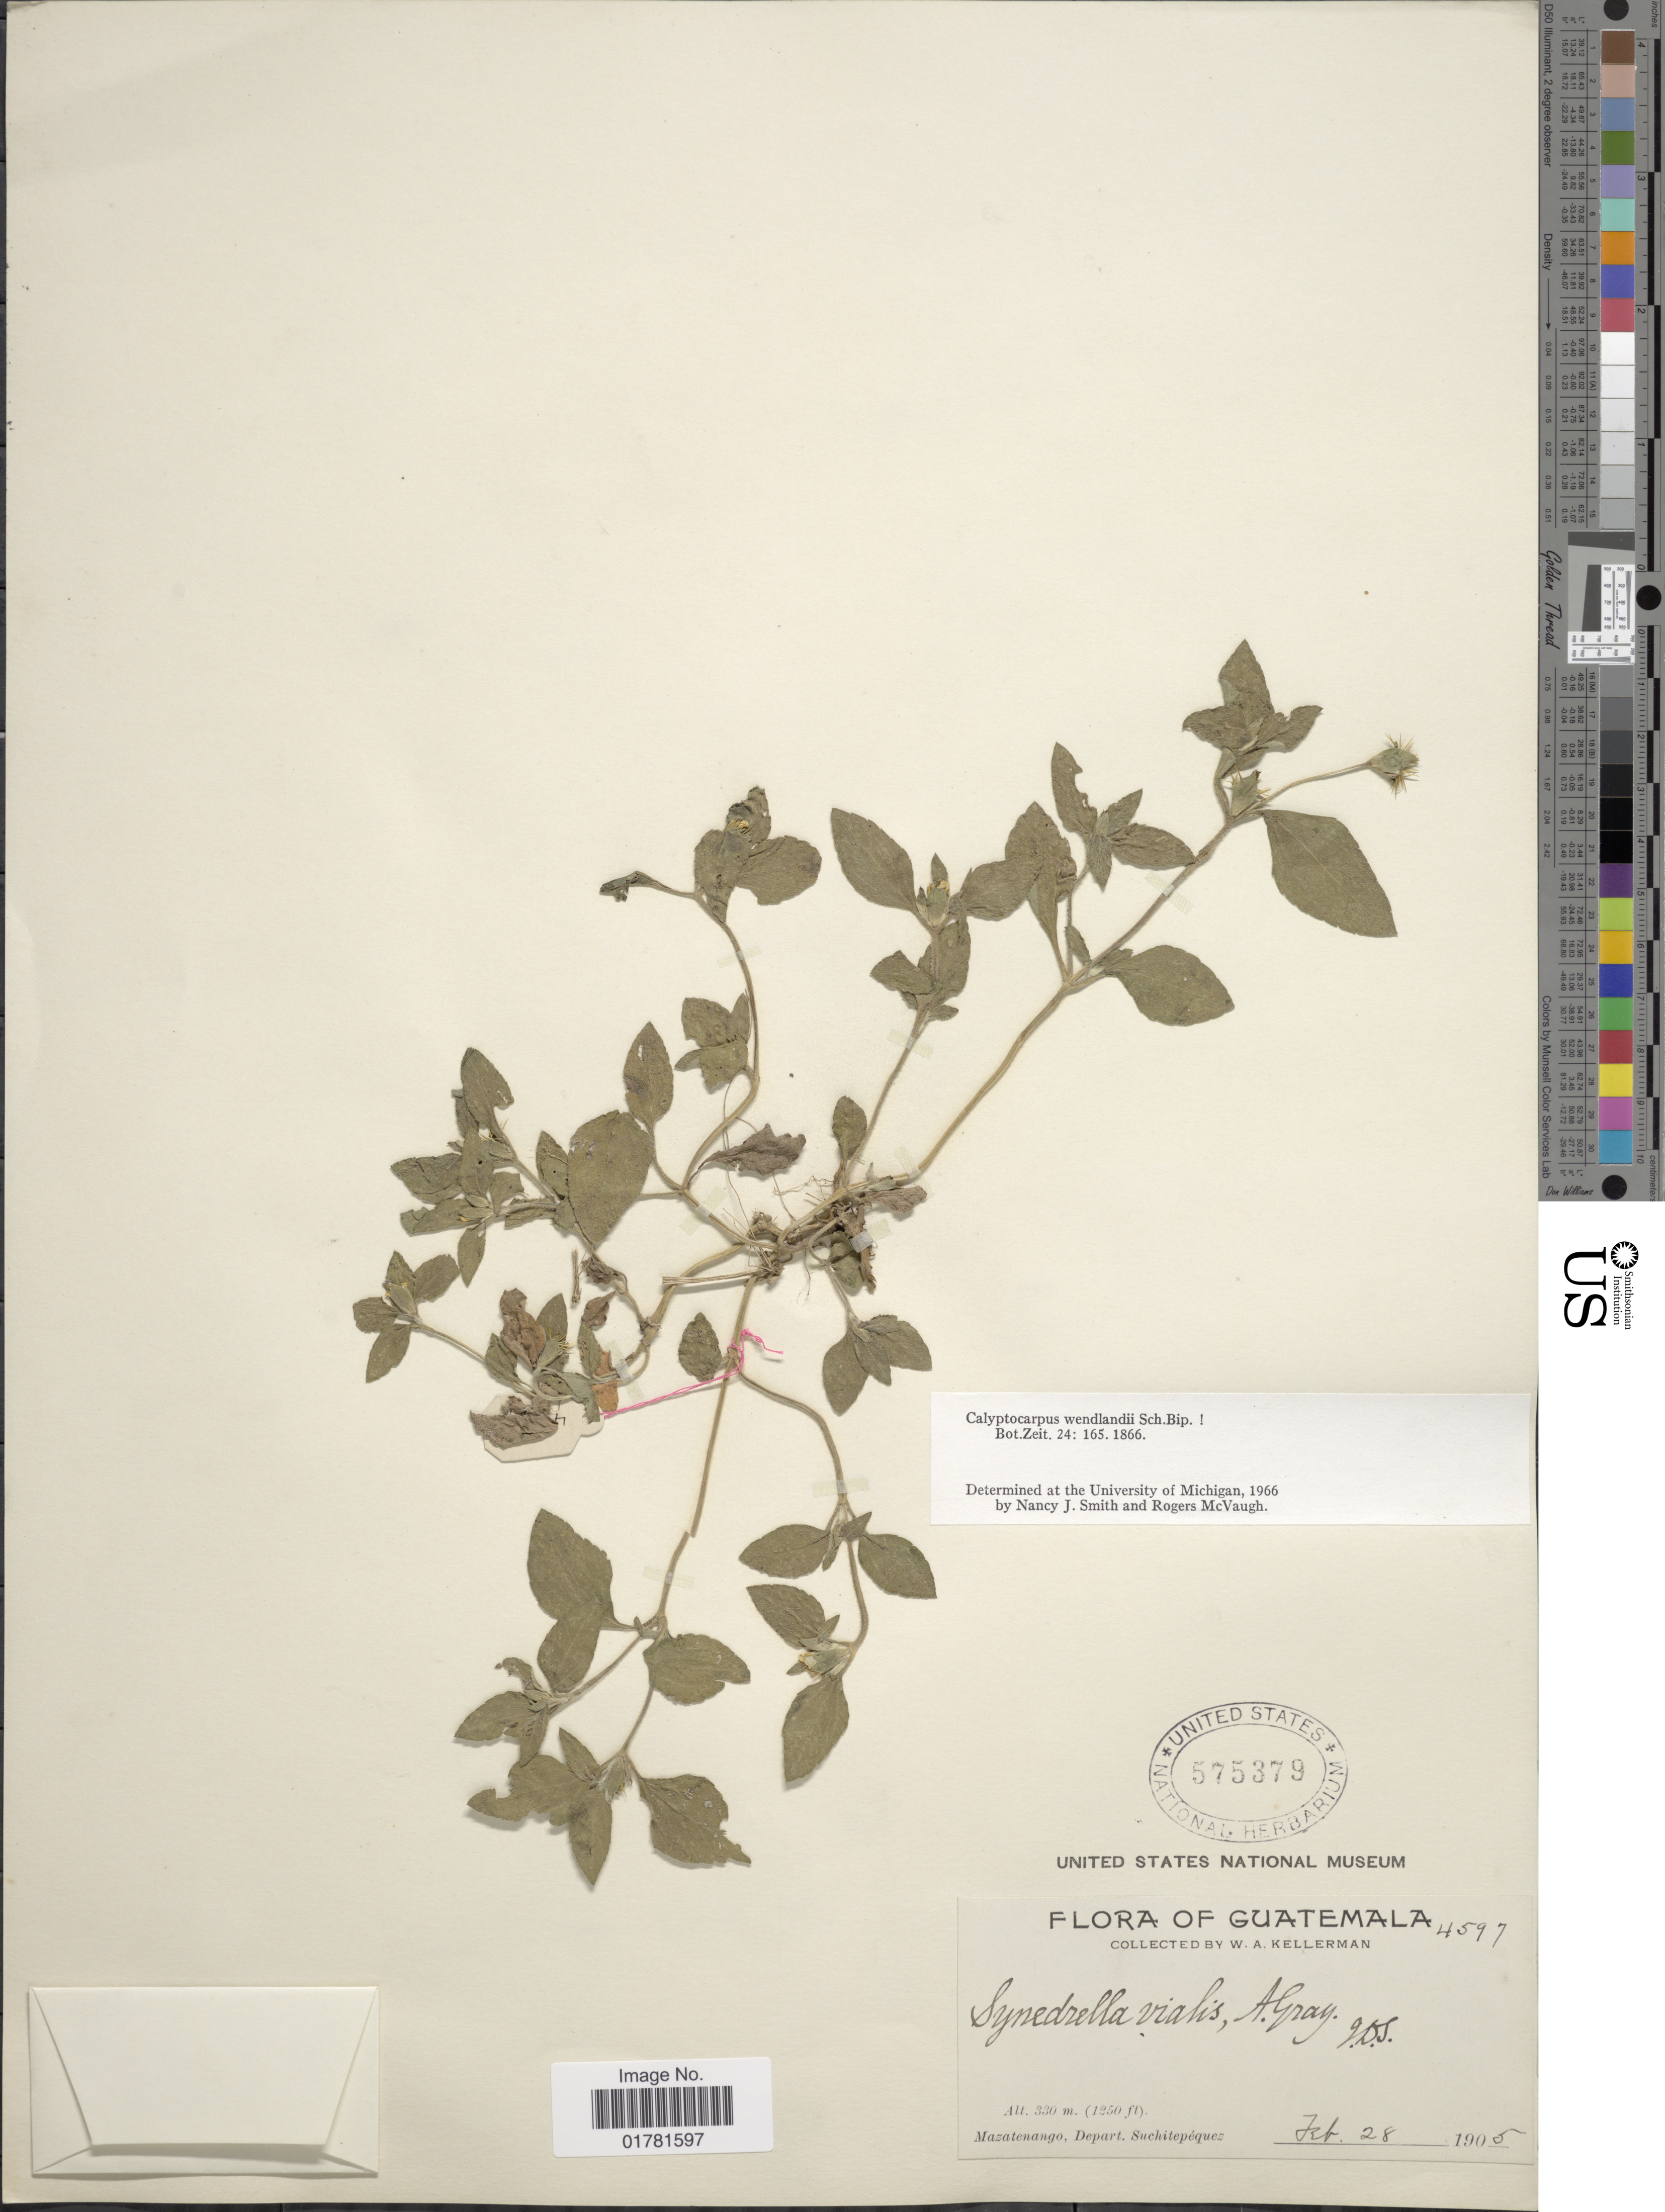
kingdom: Plantae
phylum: Tracheophyta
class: Magnoliopsida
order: Asterales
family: Asteraceae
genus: Calyptocarpus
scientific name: Calyptocarpus wendlandii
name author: Sch. Bip.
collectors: W. Kellerman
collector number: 4597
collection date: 1905-02-28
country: Guatemala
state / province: Suchitepéquez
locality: Mazatenango, Depart. Suchitepéquez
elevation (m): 381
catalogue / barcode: US 575379